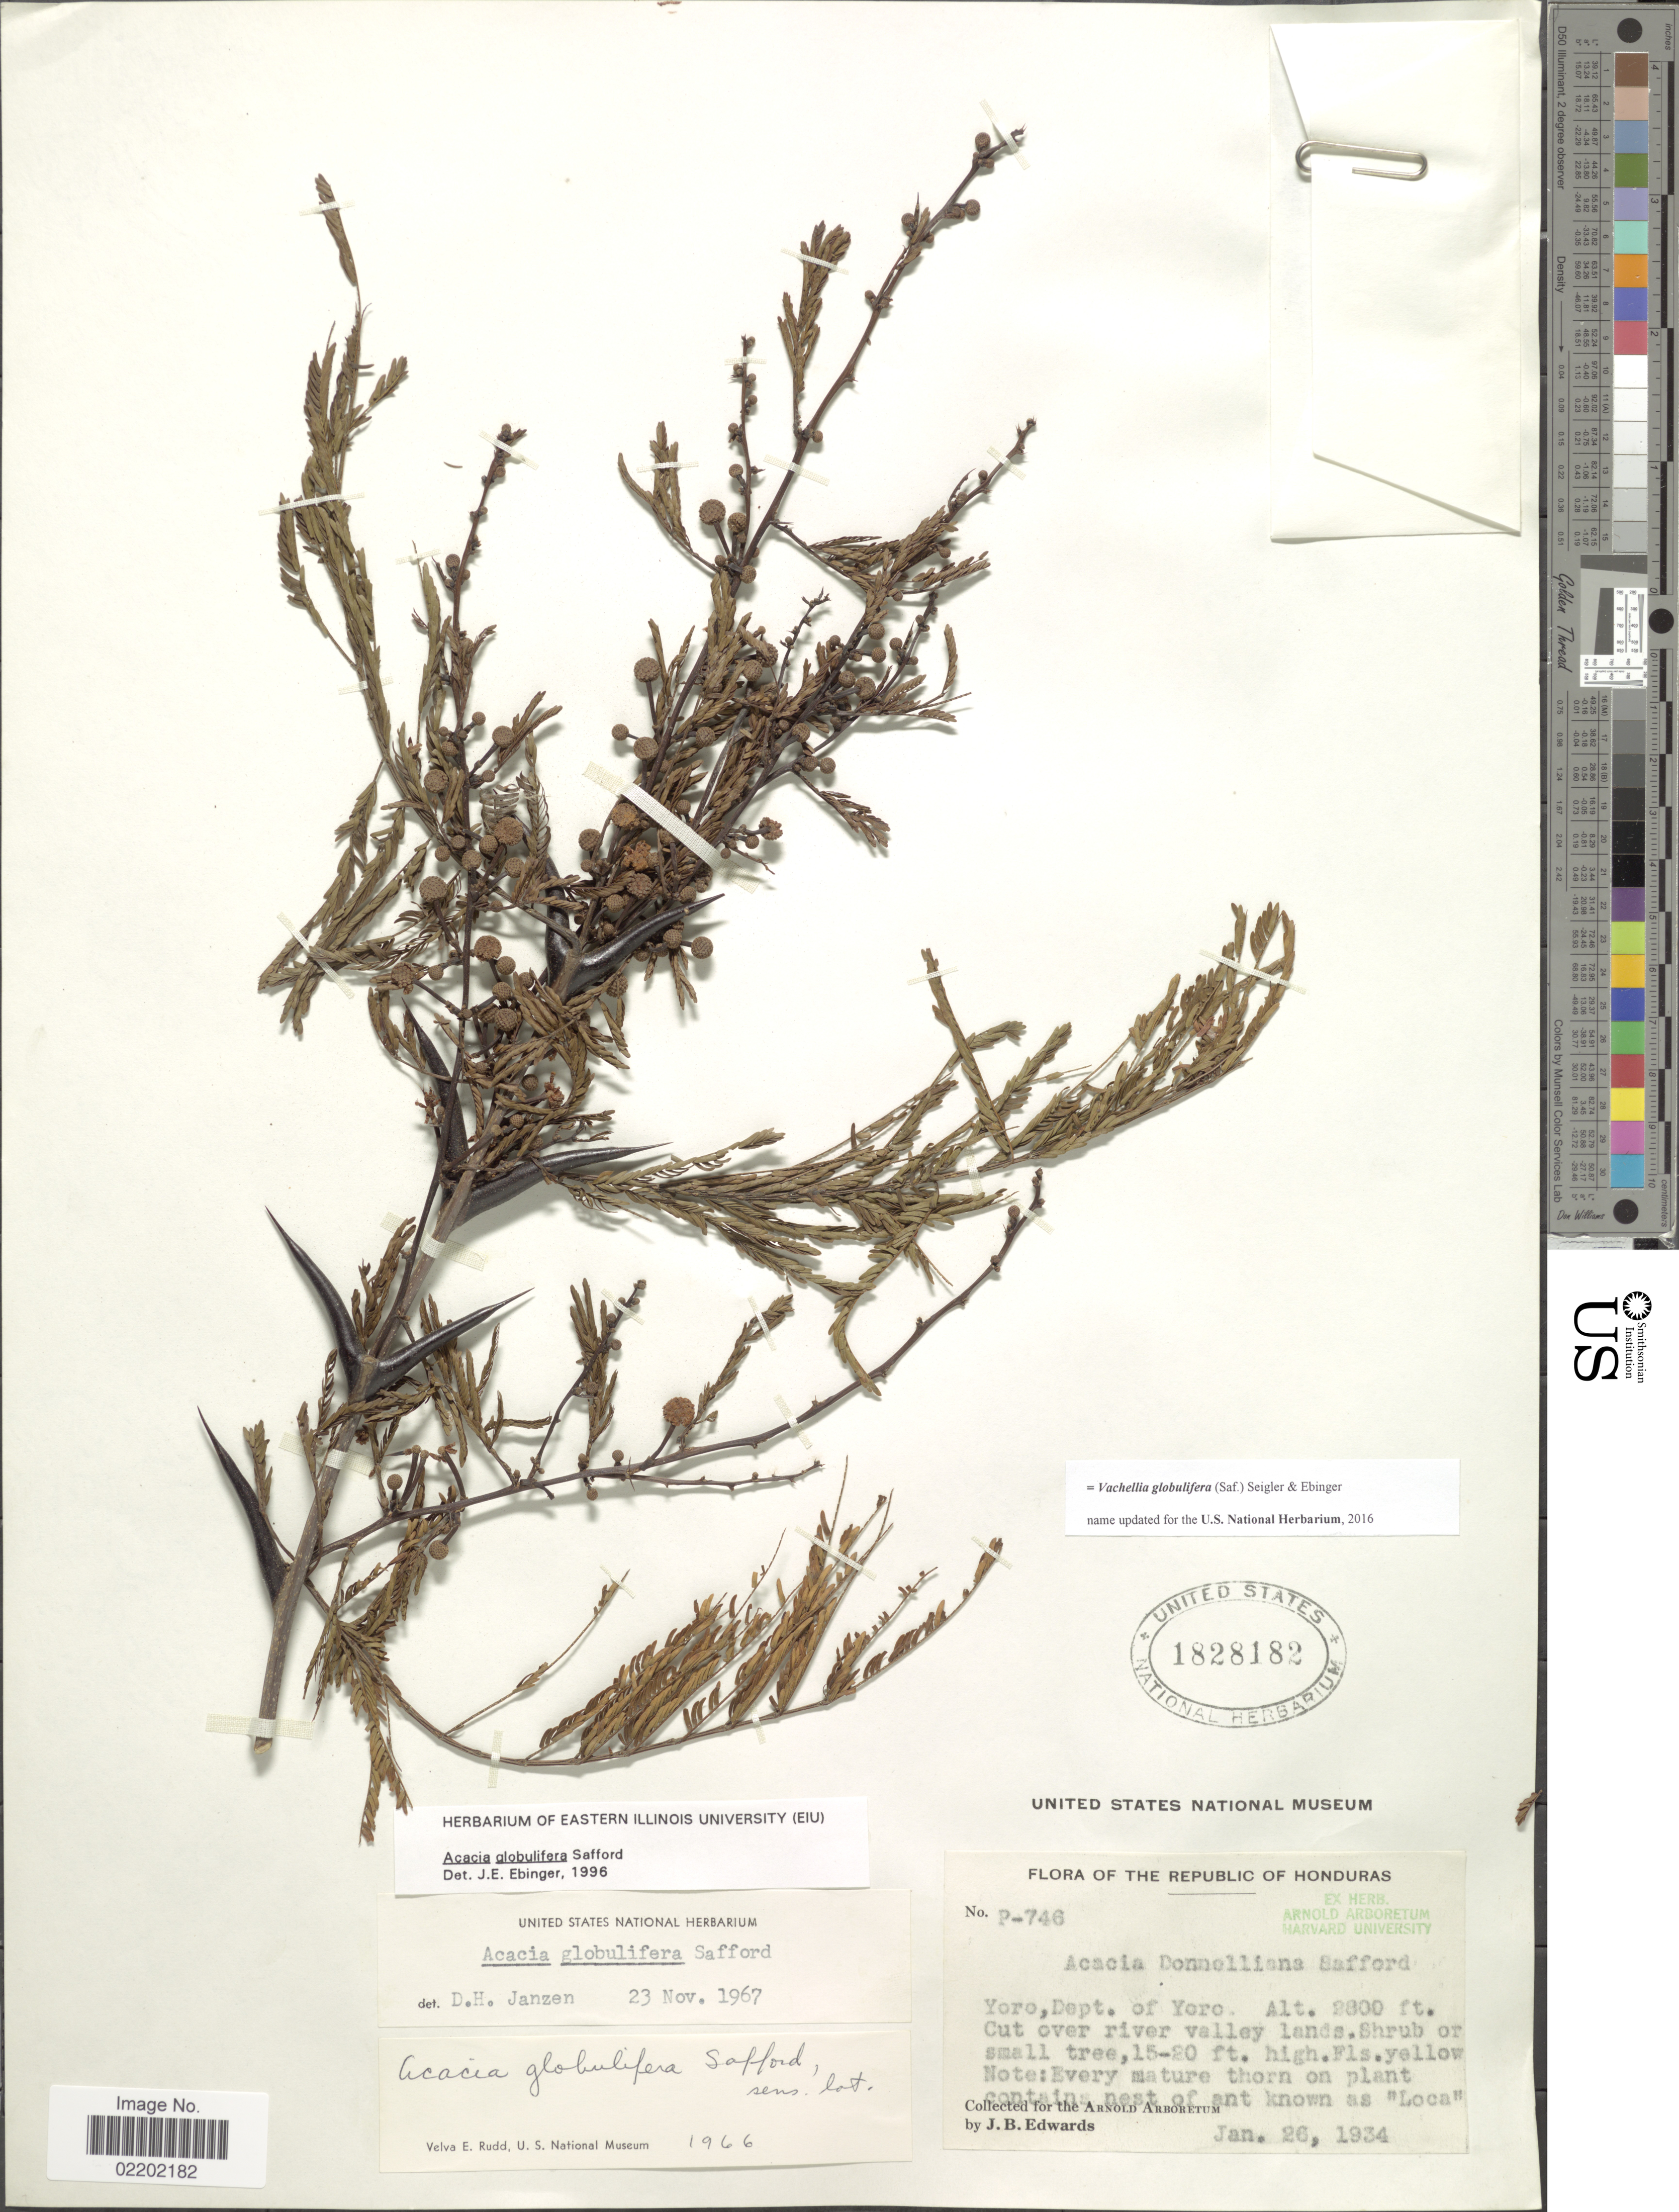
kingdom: Plantae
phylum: Tracheophyta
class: Magnoliopsida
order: Fabales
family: Fabaceae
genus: Vachellia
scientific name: Vachellia globulifera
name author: (Saff.) Seigler & Ebinger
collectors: J. B. Edwards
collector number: P-746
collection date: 1934-01-26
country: Honduras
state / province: Yoro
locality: The Republic of Honduras, Yoro, Dept. of Yoro. Cut over river valley lands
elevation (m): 853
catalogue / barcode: US 1828182